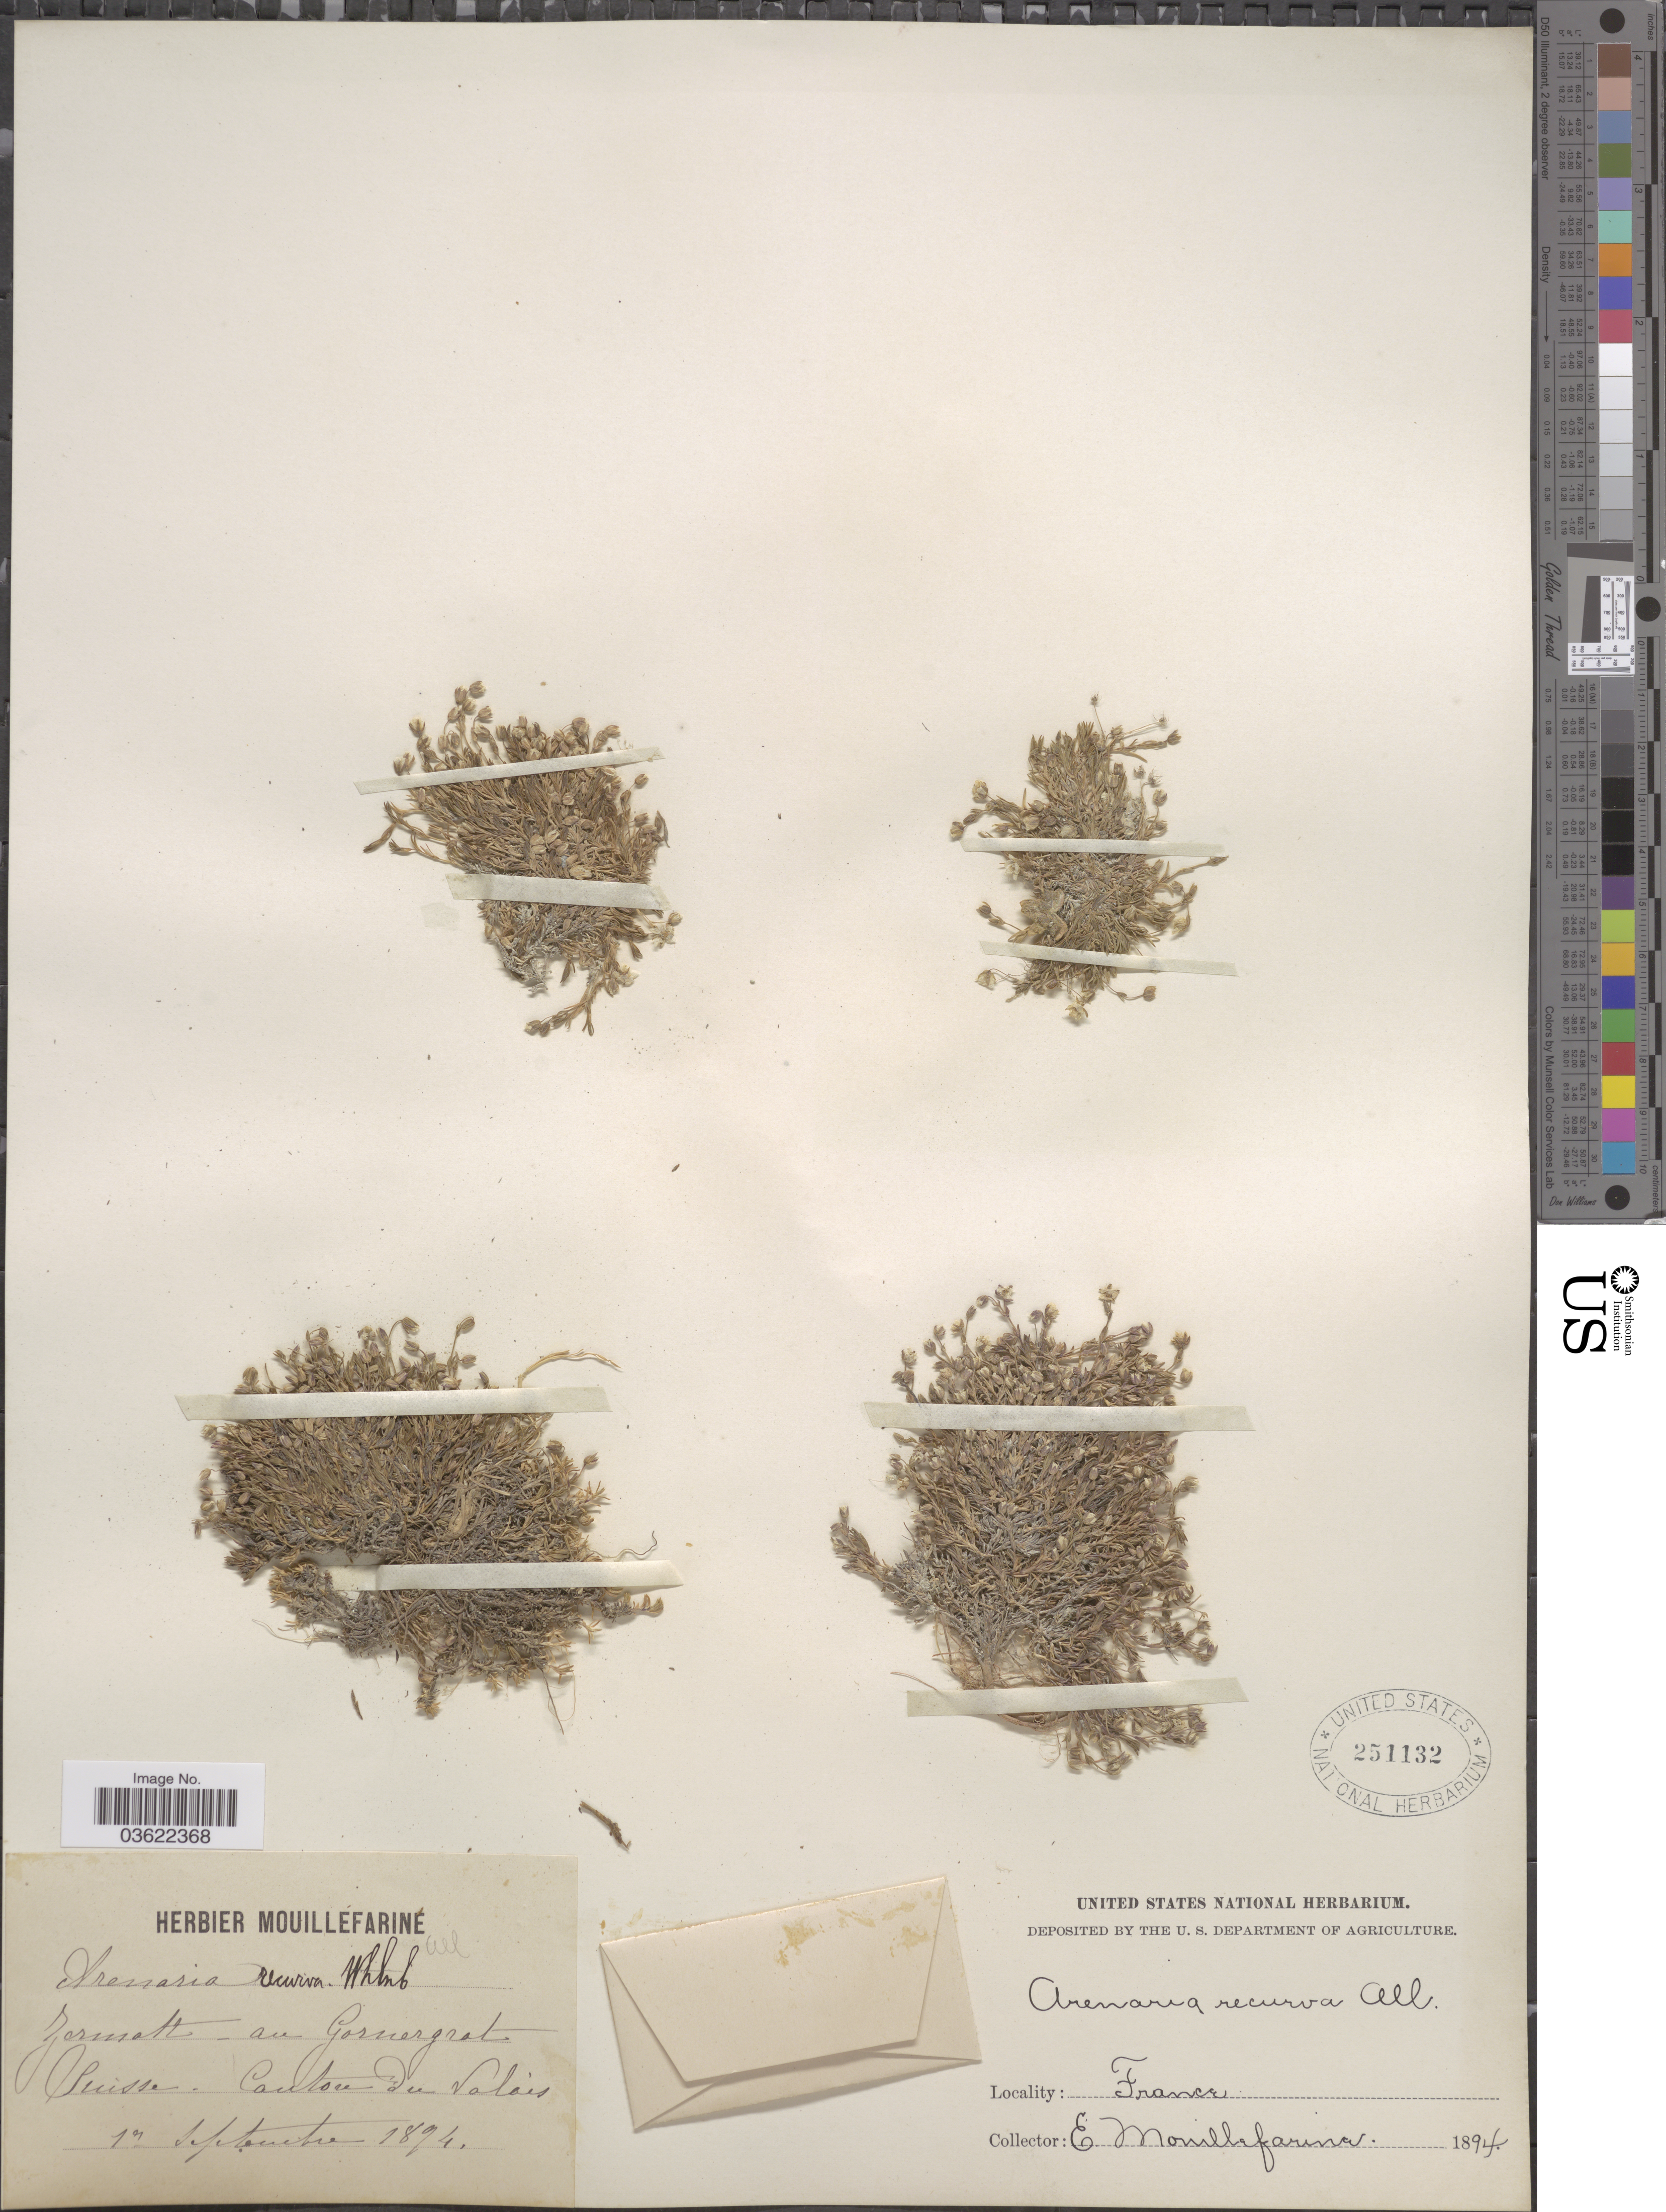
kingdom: Plantae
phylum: Tracheophyta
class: Magnoliopsida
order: Caryophyllales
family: Caryophyllaceae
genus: Arenaria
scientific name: Arenaria recurva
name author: All.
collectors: A. E. Mouillefarine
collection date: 1894-09-01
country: Switzerland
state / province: Valais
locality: Zermott - au Gornergrat Suisse - Canton du Valais.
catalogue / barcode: US 251132